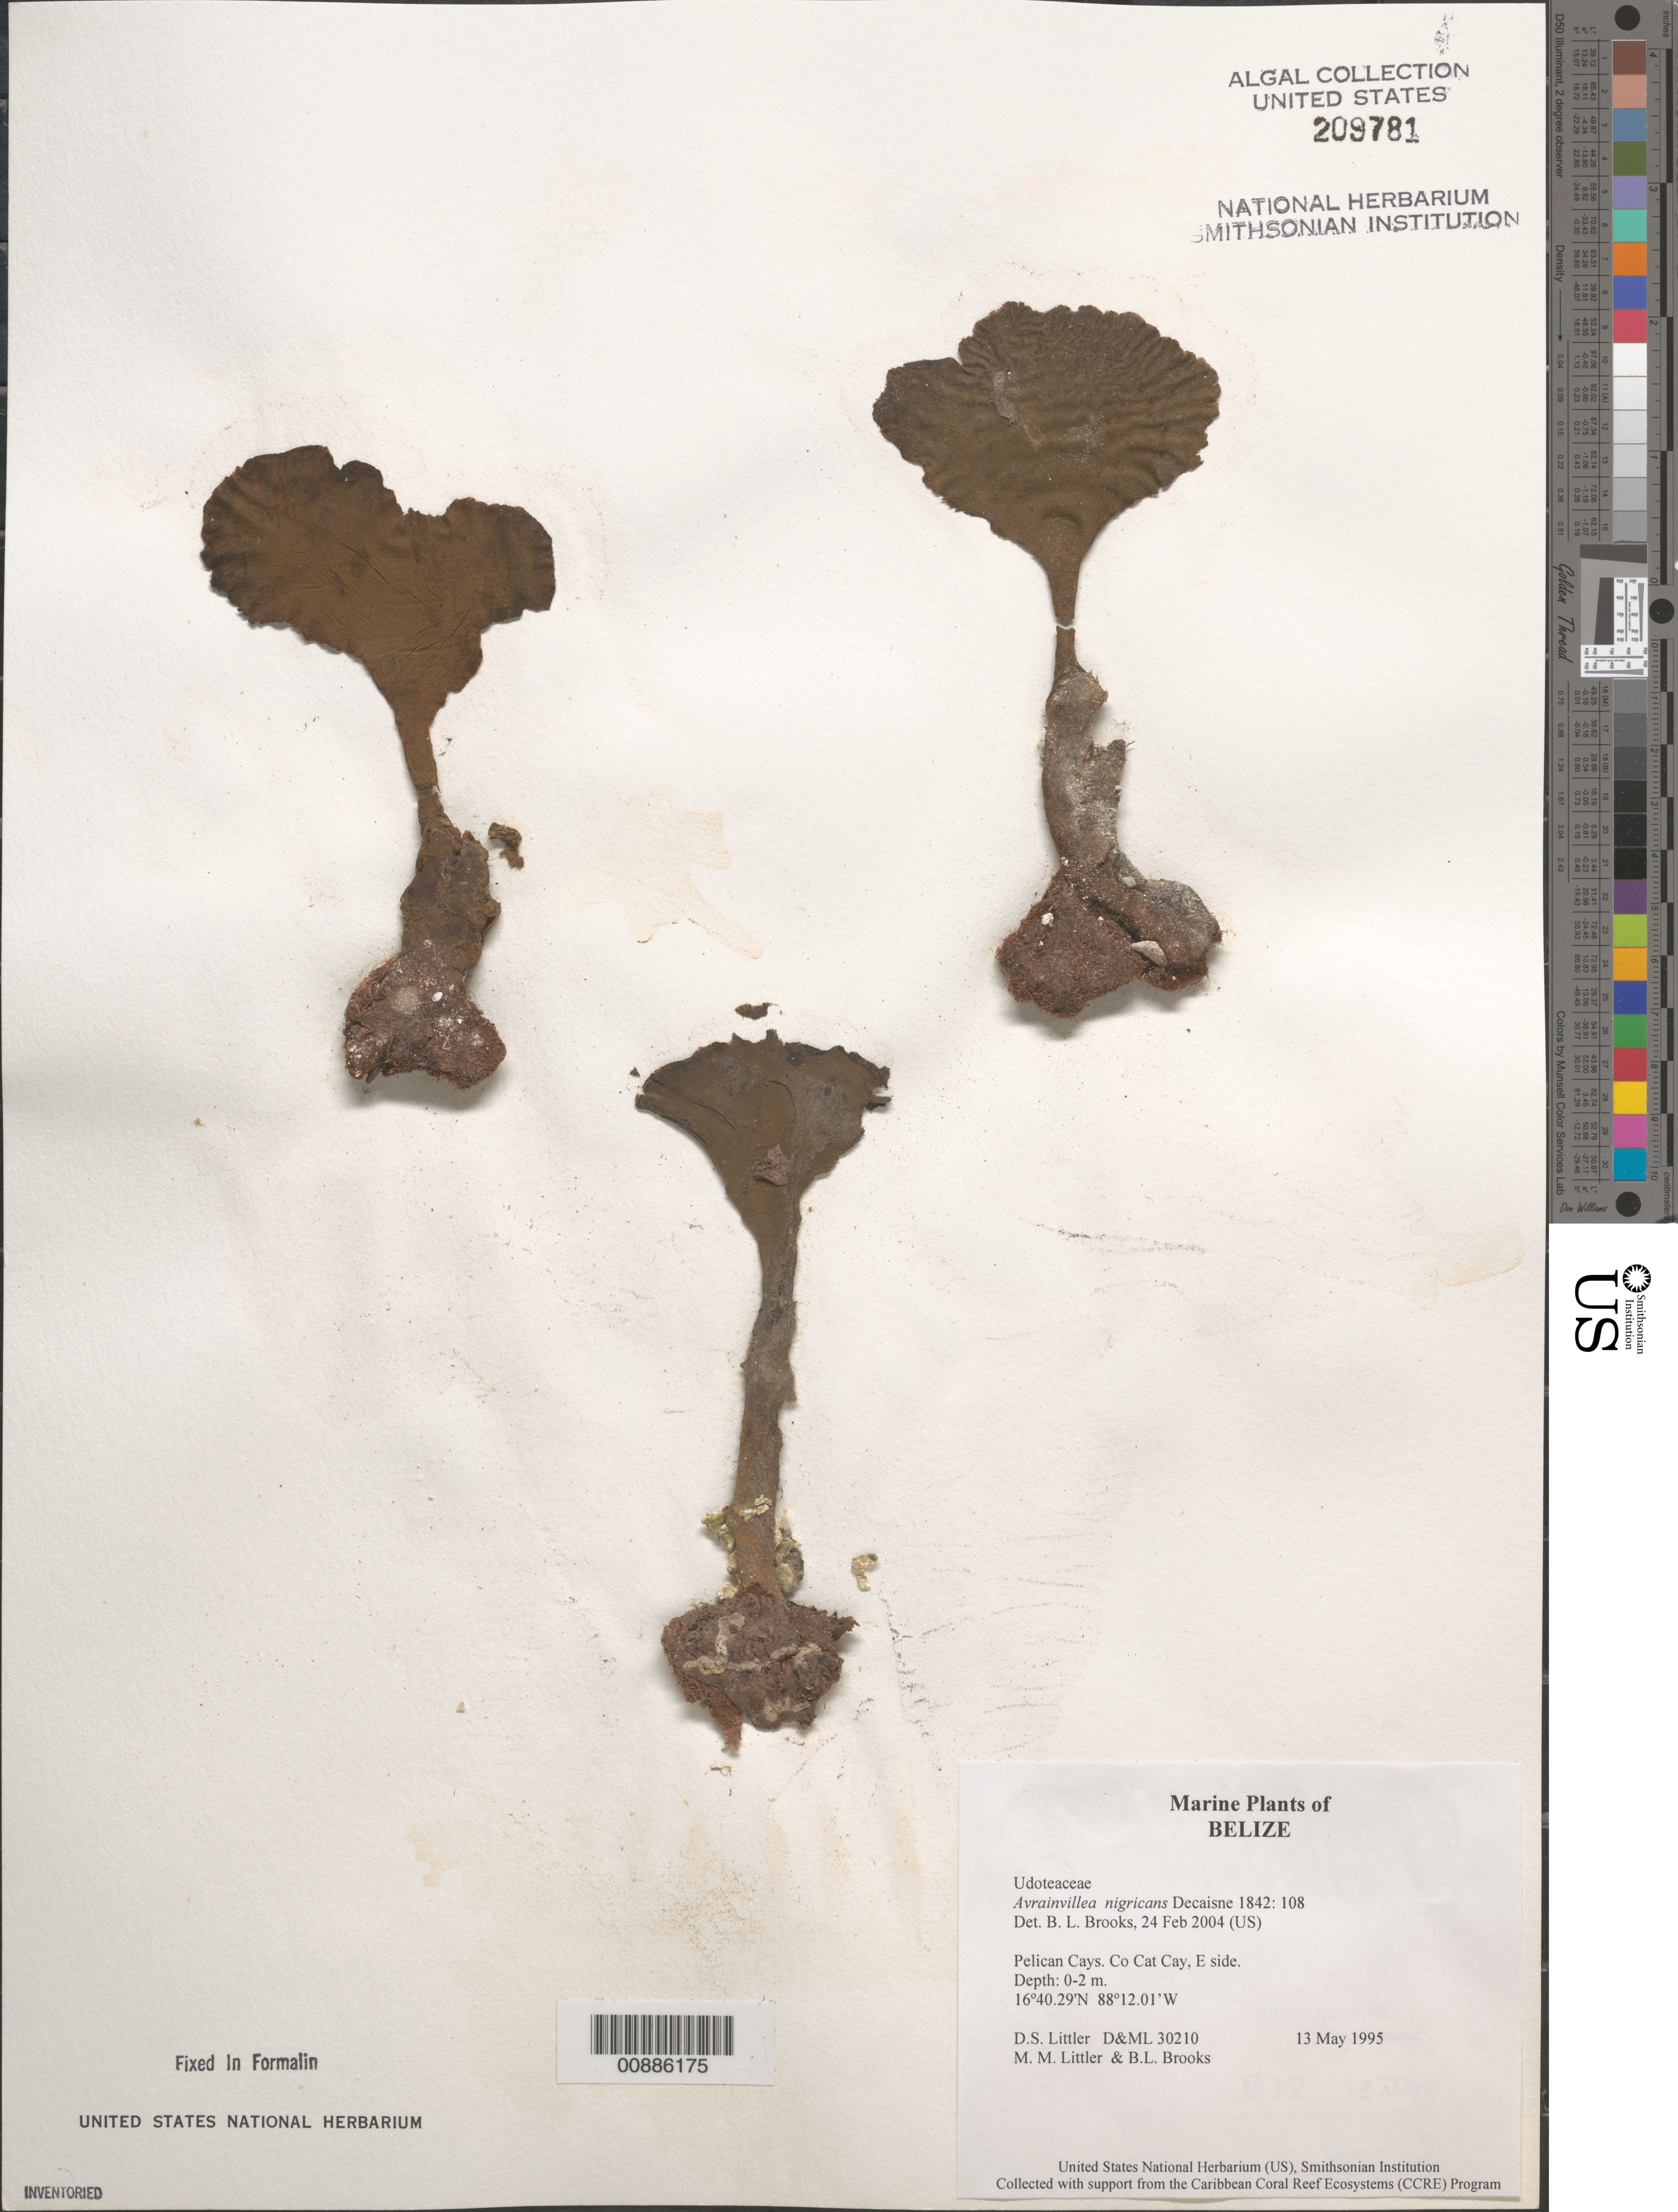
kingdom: Plantae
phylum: Chlorophyta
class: Ulvophyceae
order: Bryopsidales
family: Dichotomosiphonaceae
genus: Avrainvillea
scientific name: Avrainvillea nigricans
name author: Decne.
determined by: Brooks, B. L., (BOT), Smithsonian Institution - National Museum of Natural History (UNITED STATES)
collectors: D. S. Littler, M. M. Littler & B. Brooks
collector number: D&ML 30210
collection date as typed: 13 May 1995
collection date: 1995-05-13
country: Belize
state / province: Stann Creek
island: Co Cat Cay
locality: East side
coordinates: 16 40.29'N, 88 12.01'W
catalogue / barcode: US 209781